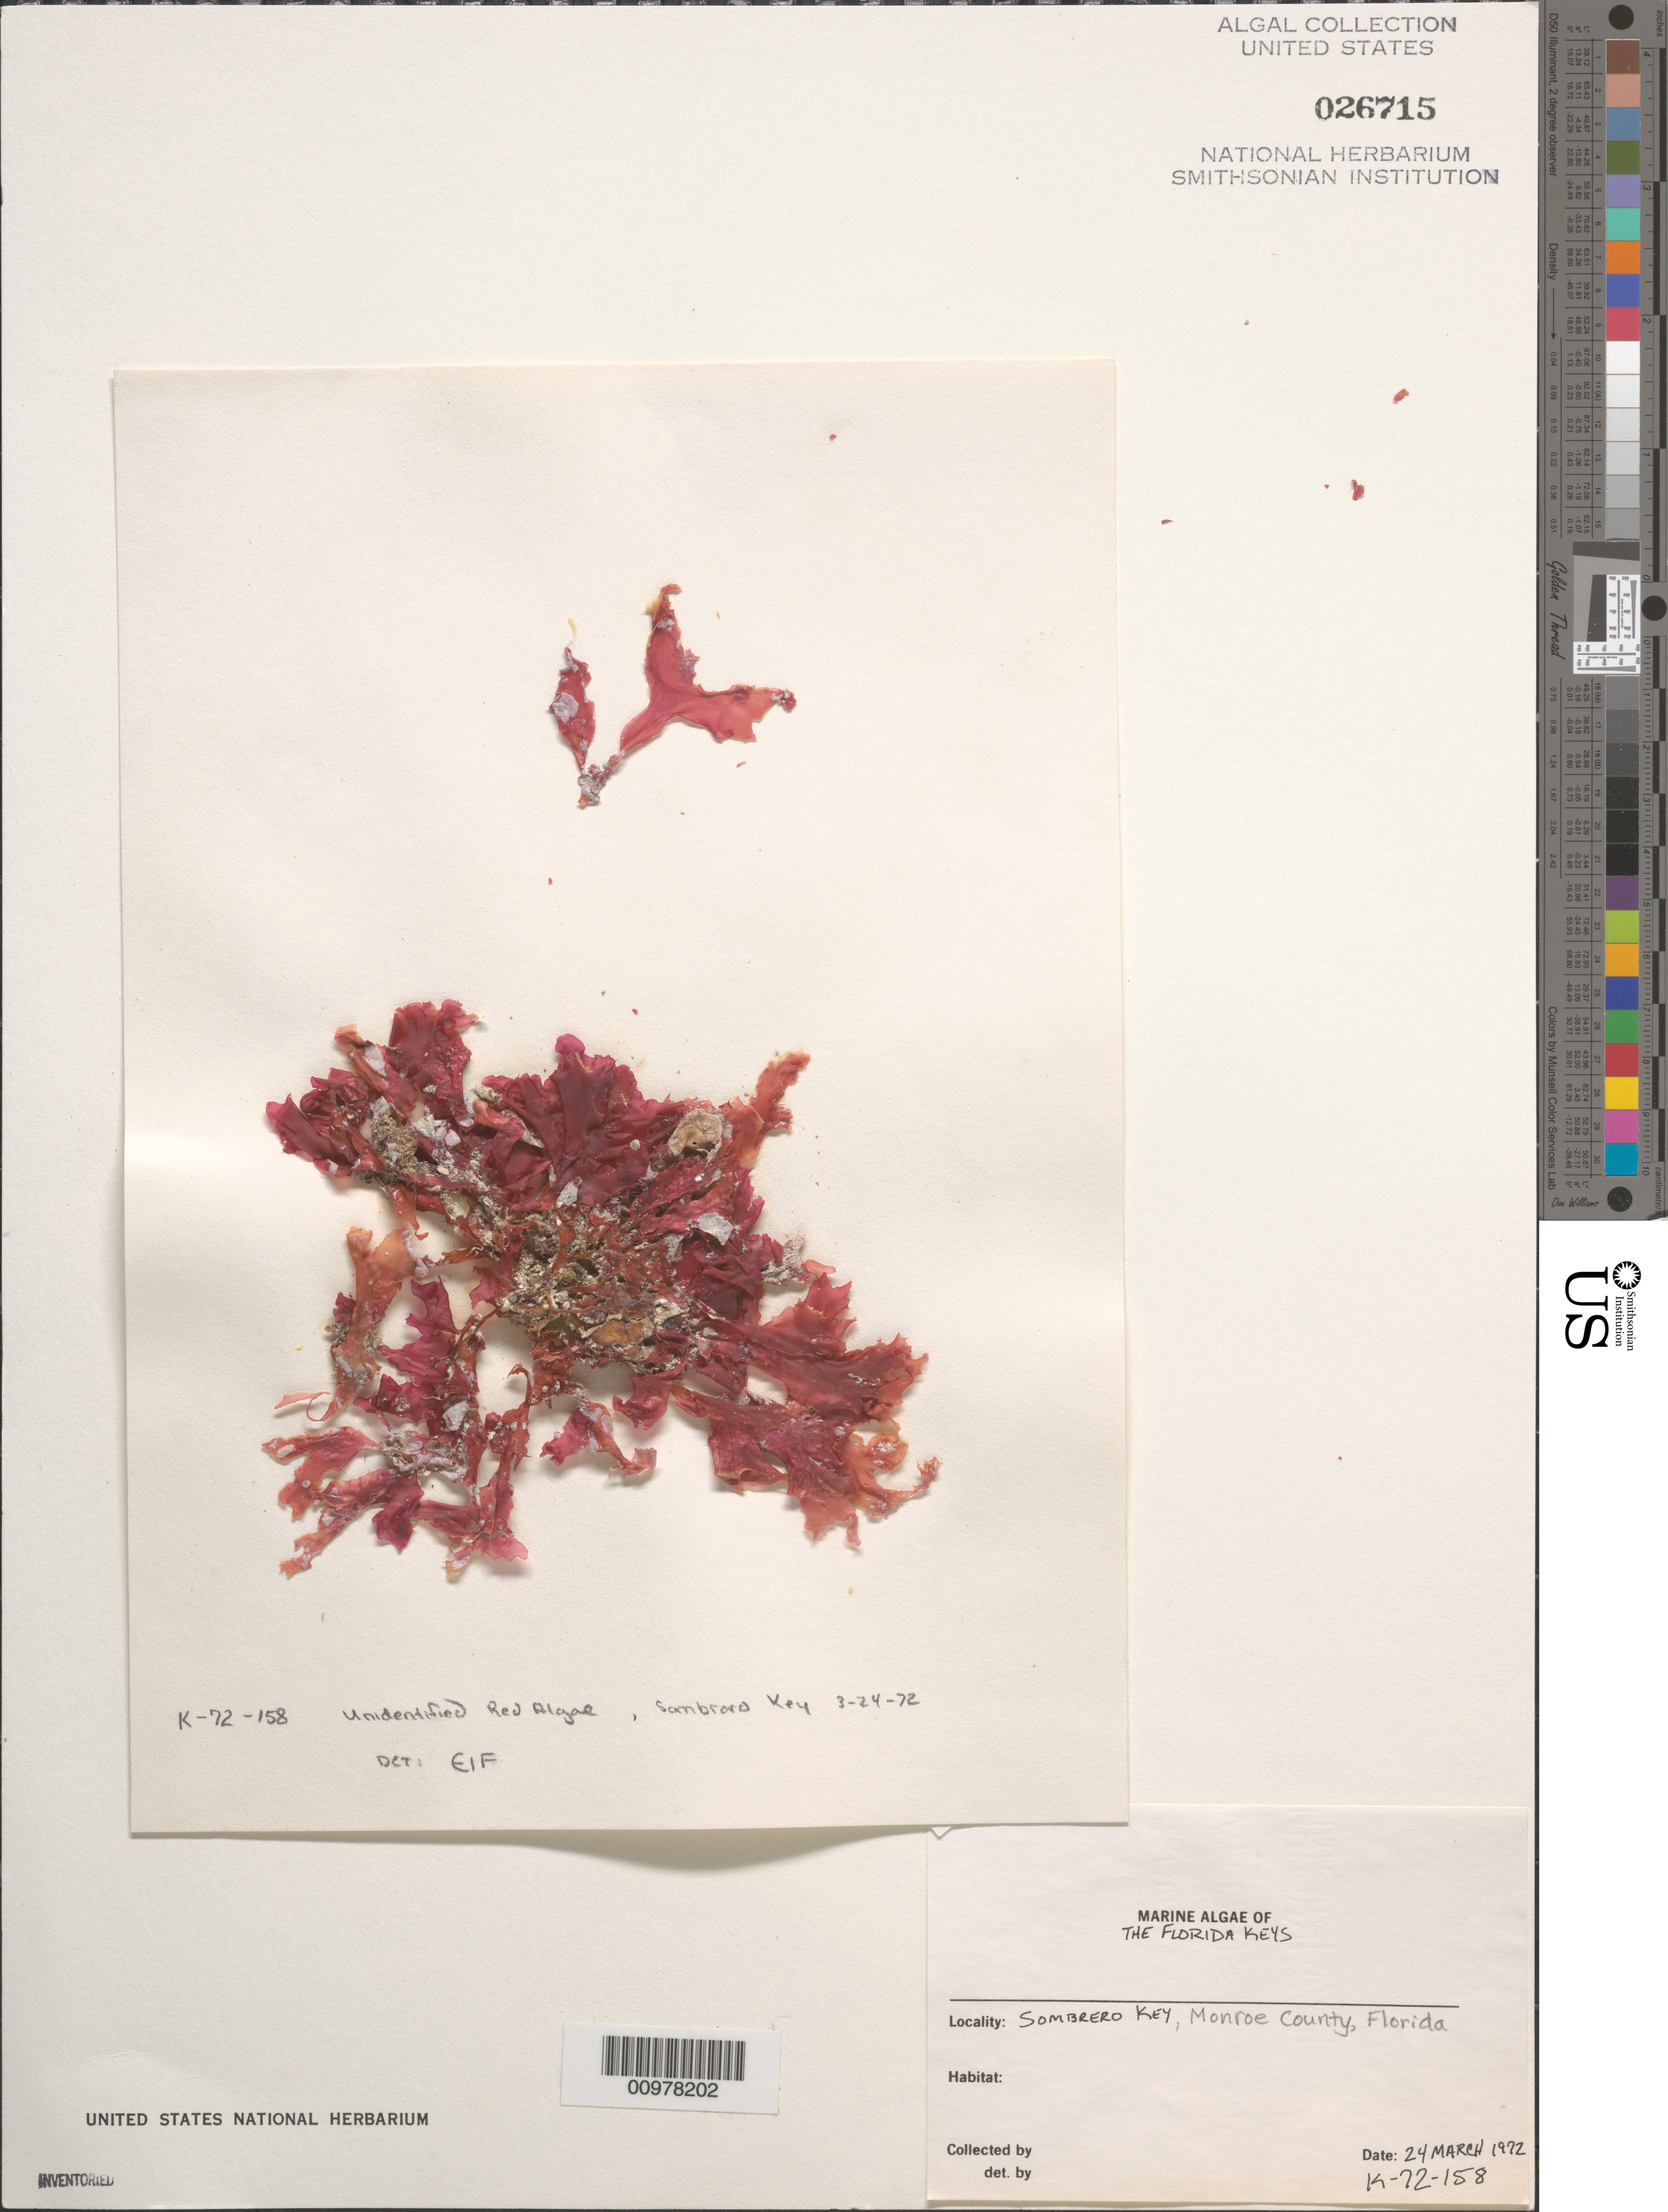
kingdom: Plantae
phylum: Rhodophyta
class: Florideophyceae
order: Halymeniales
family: Halymeniaceae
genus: Cryptonemia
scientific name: Cryptonemia sp.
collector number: K-72-158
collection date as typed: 24 Mar 1972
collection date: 1972-03-24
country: United States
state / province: Florida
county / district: Monroe County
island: Sombrero Key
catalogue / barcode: US 26715